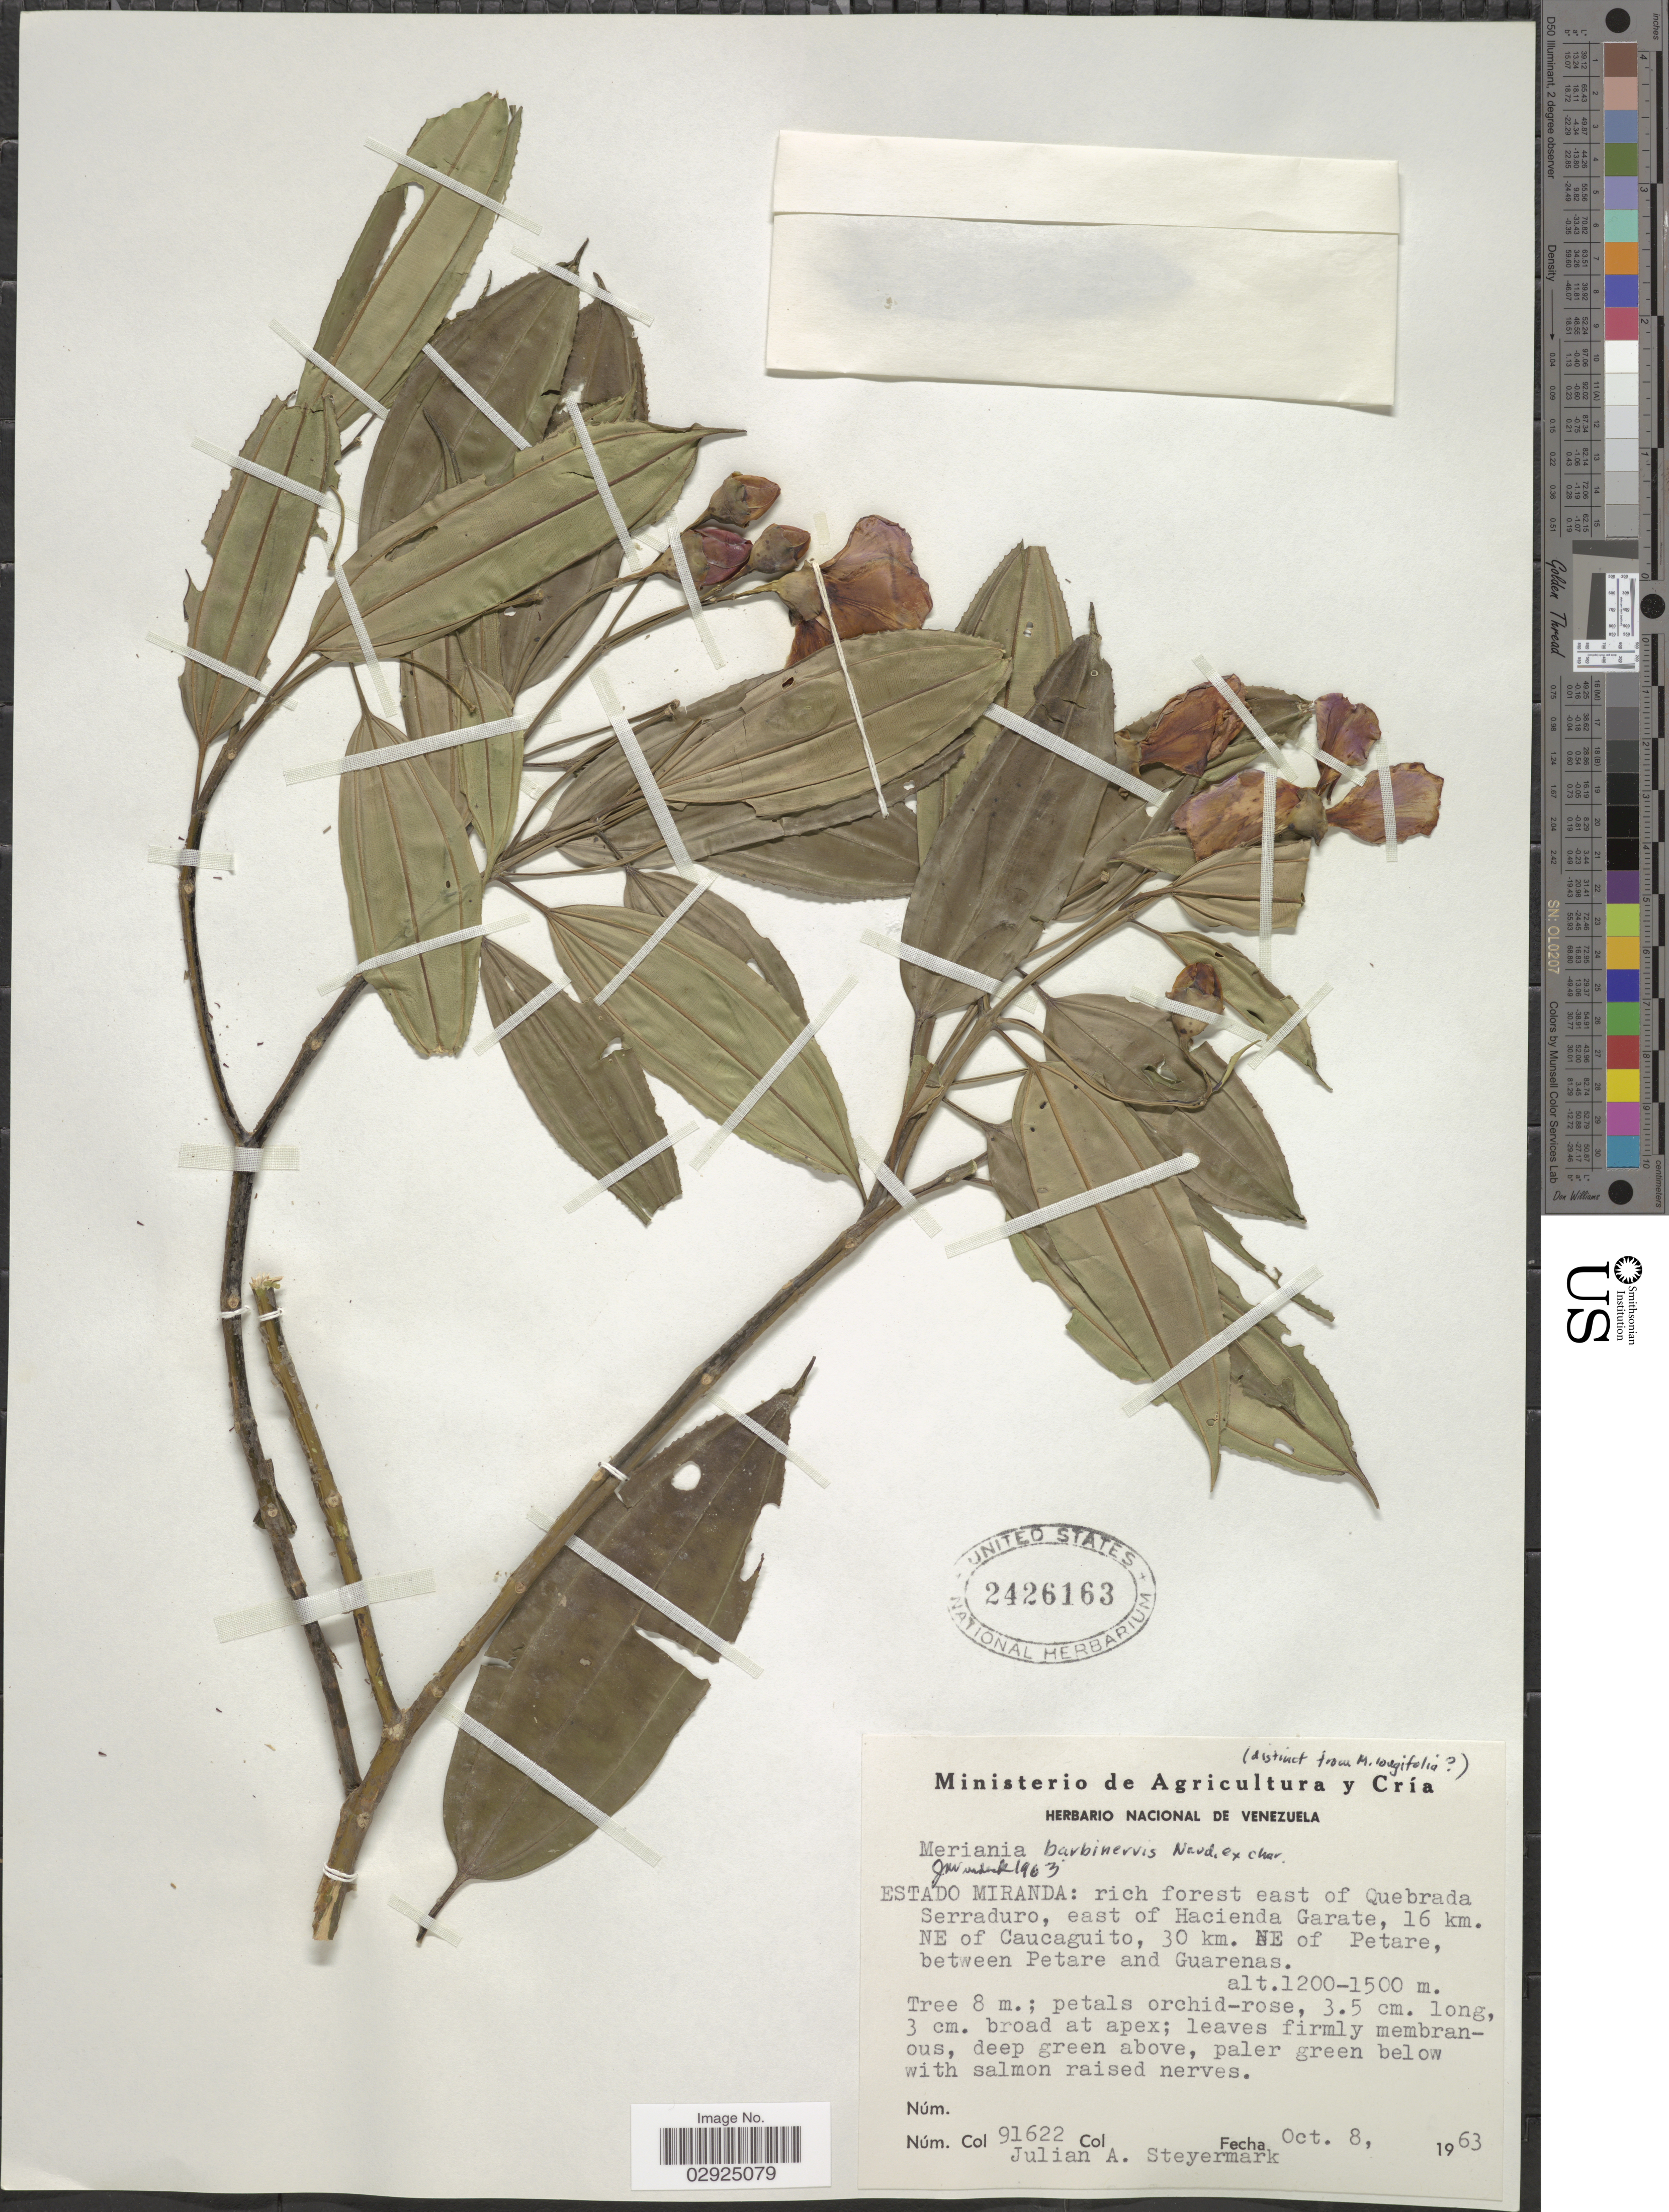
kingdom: Plantae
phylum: Tracheophyta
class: Magnoliopsida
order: Myrtales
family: Melastomataceae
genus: Meriania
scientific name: Meriania barbinervis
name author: (Klotzsch ex H. Karst.) Naudin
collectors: J. Steyermark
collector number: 91622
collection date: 1963-10-08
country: Venezuela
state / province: Miranda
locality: Rich forest east of Quebrada Serraduro, east of Hacienda Garate, 16 km. NE of Caucaguito, 30 km. NE of Petare, between Petare and Guarenas.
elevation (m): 1200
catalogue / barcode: US 2426163